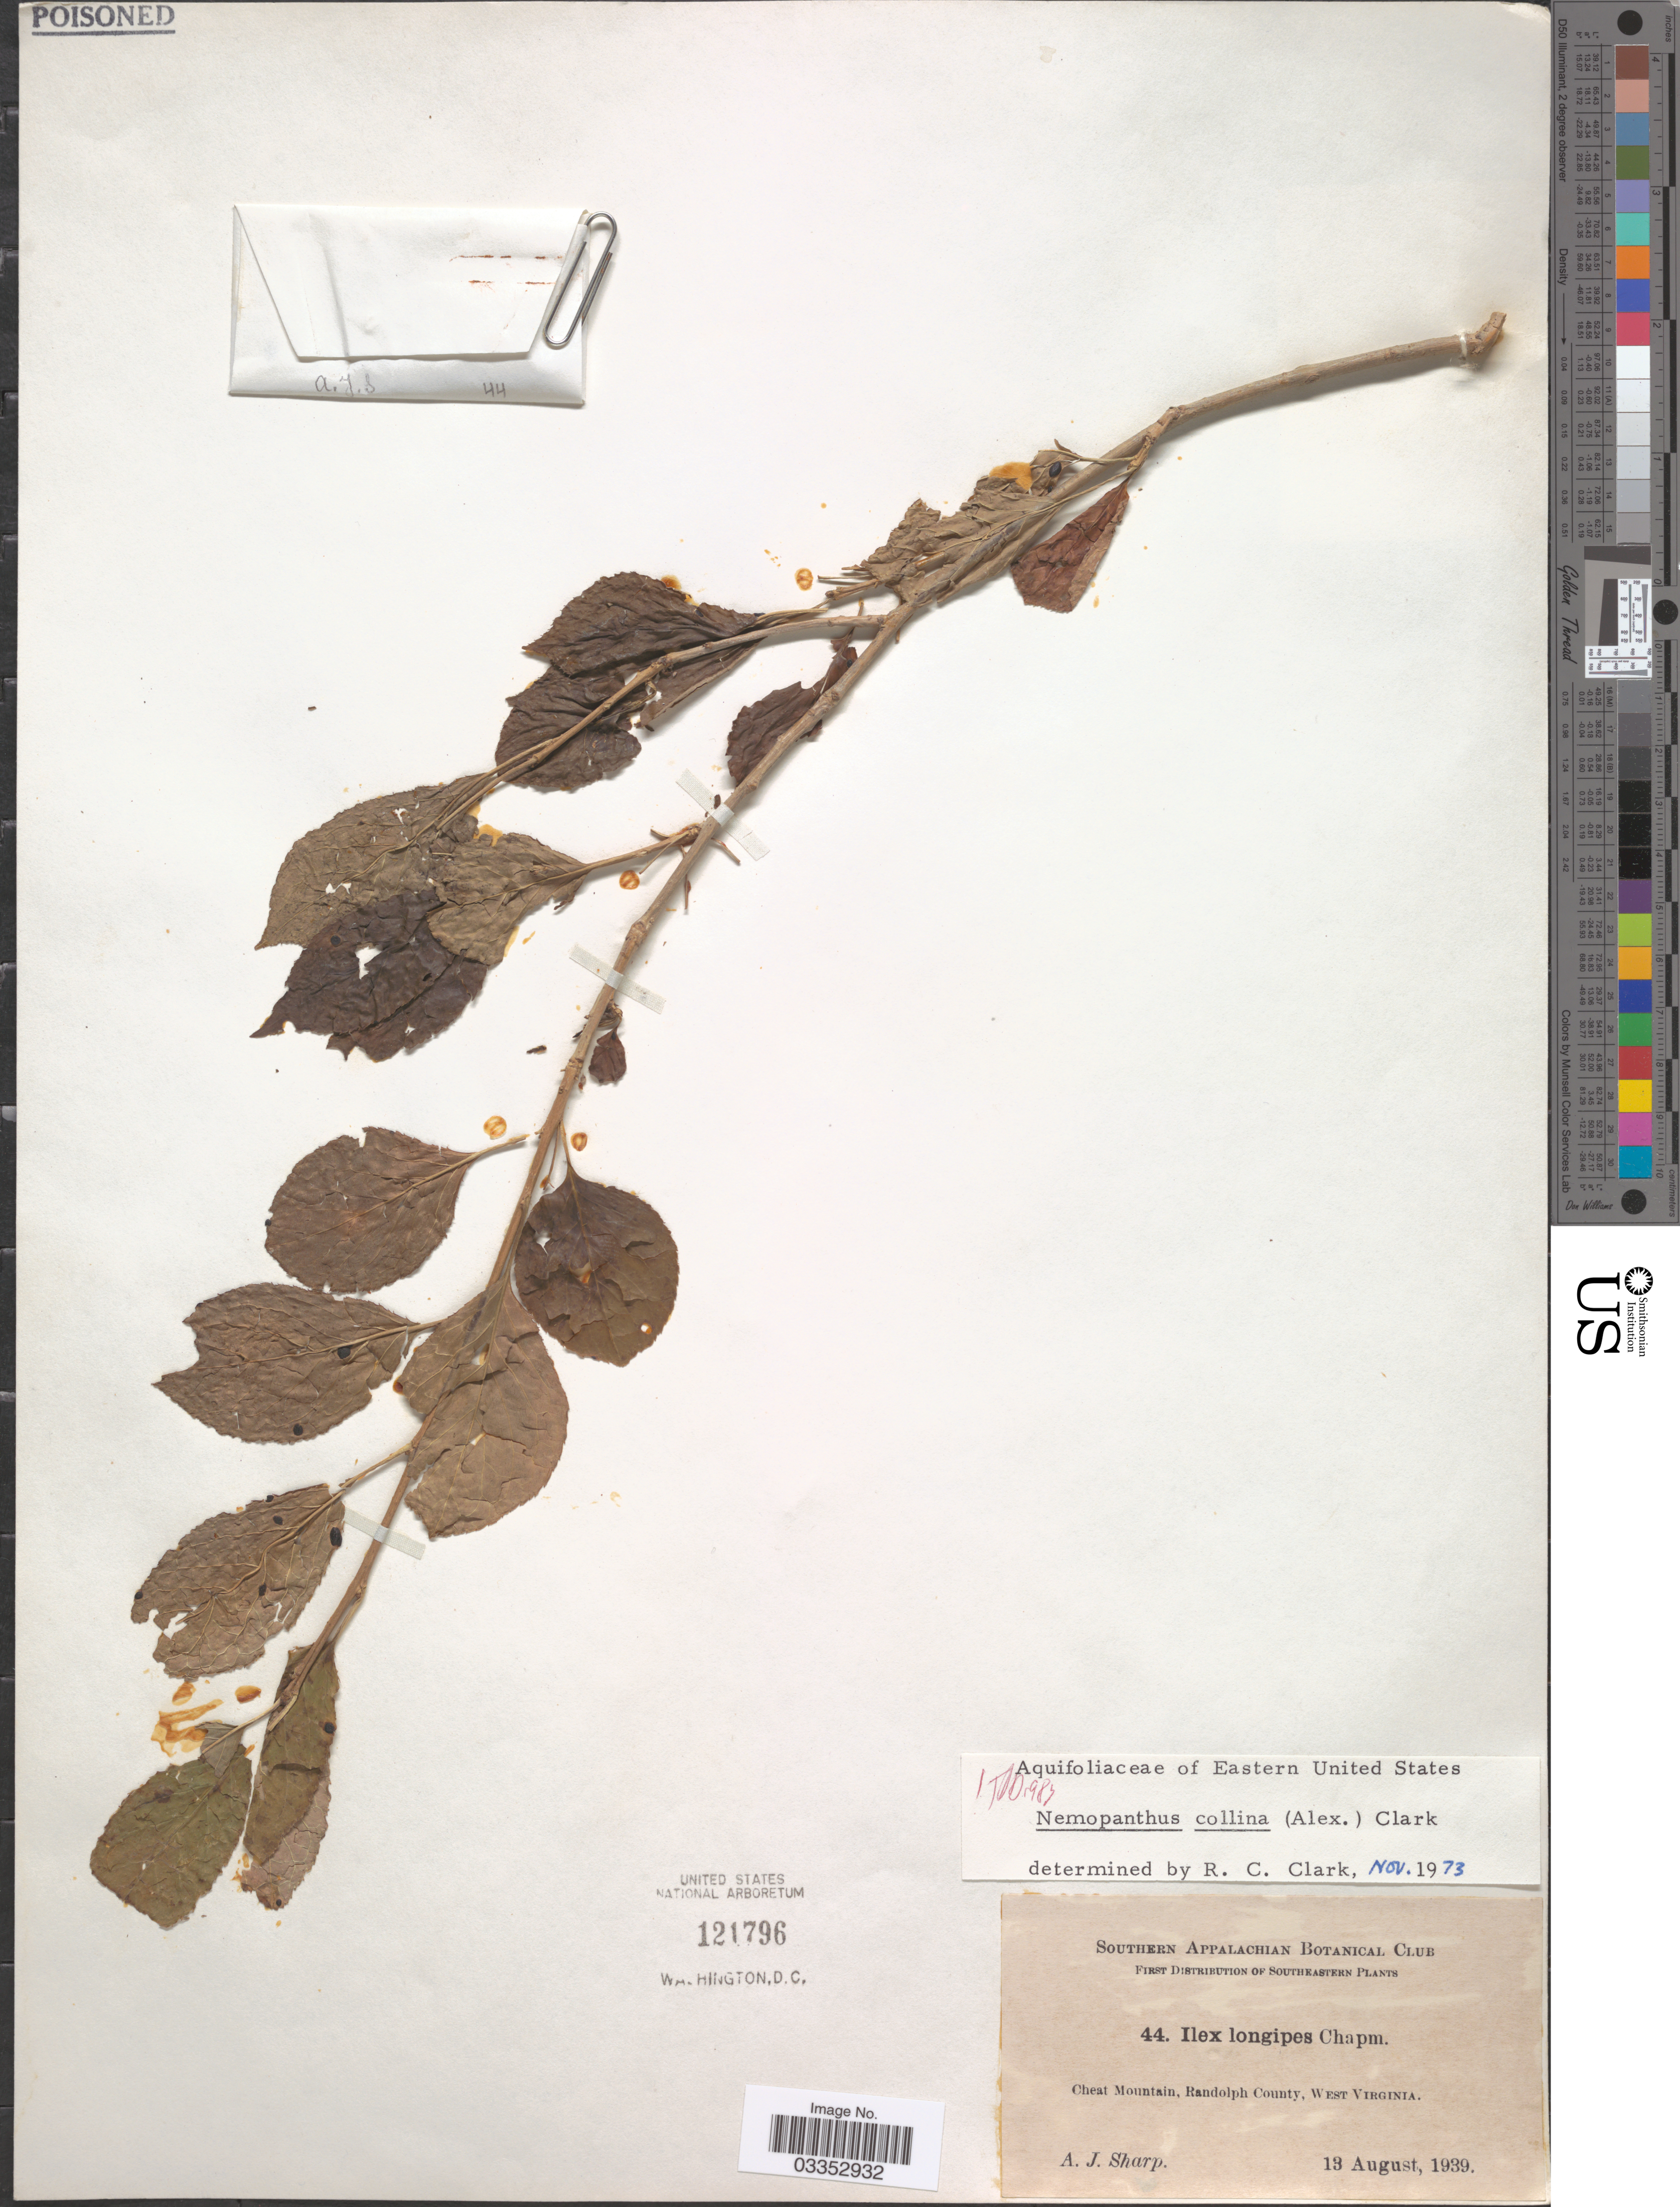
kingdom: Plantae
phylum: Tracheophyta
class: Magnoliopsida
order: Aquifoliales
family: Aquifoliaceae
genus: Nemopanthus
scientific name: Nemopanthus collinus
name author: (Alexander) R.C. Clark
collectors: A. J. Sharp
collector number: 44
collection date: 1939-08-13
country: United States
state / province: West Virginia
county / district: Randolph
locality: Southeastern, Cheat Mountain, Randolph County.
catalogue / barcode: US 121796